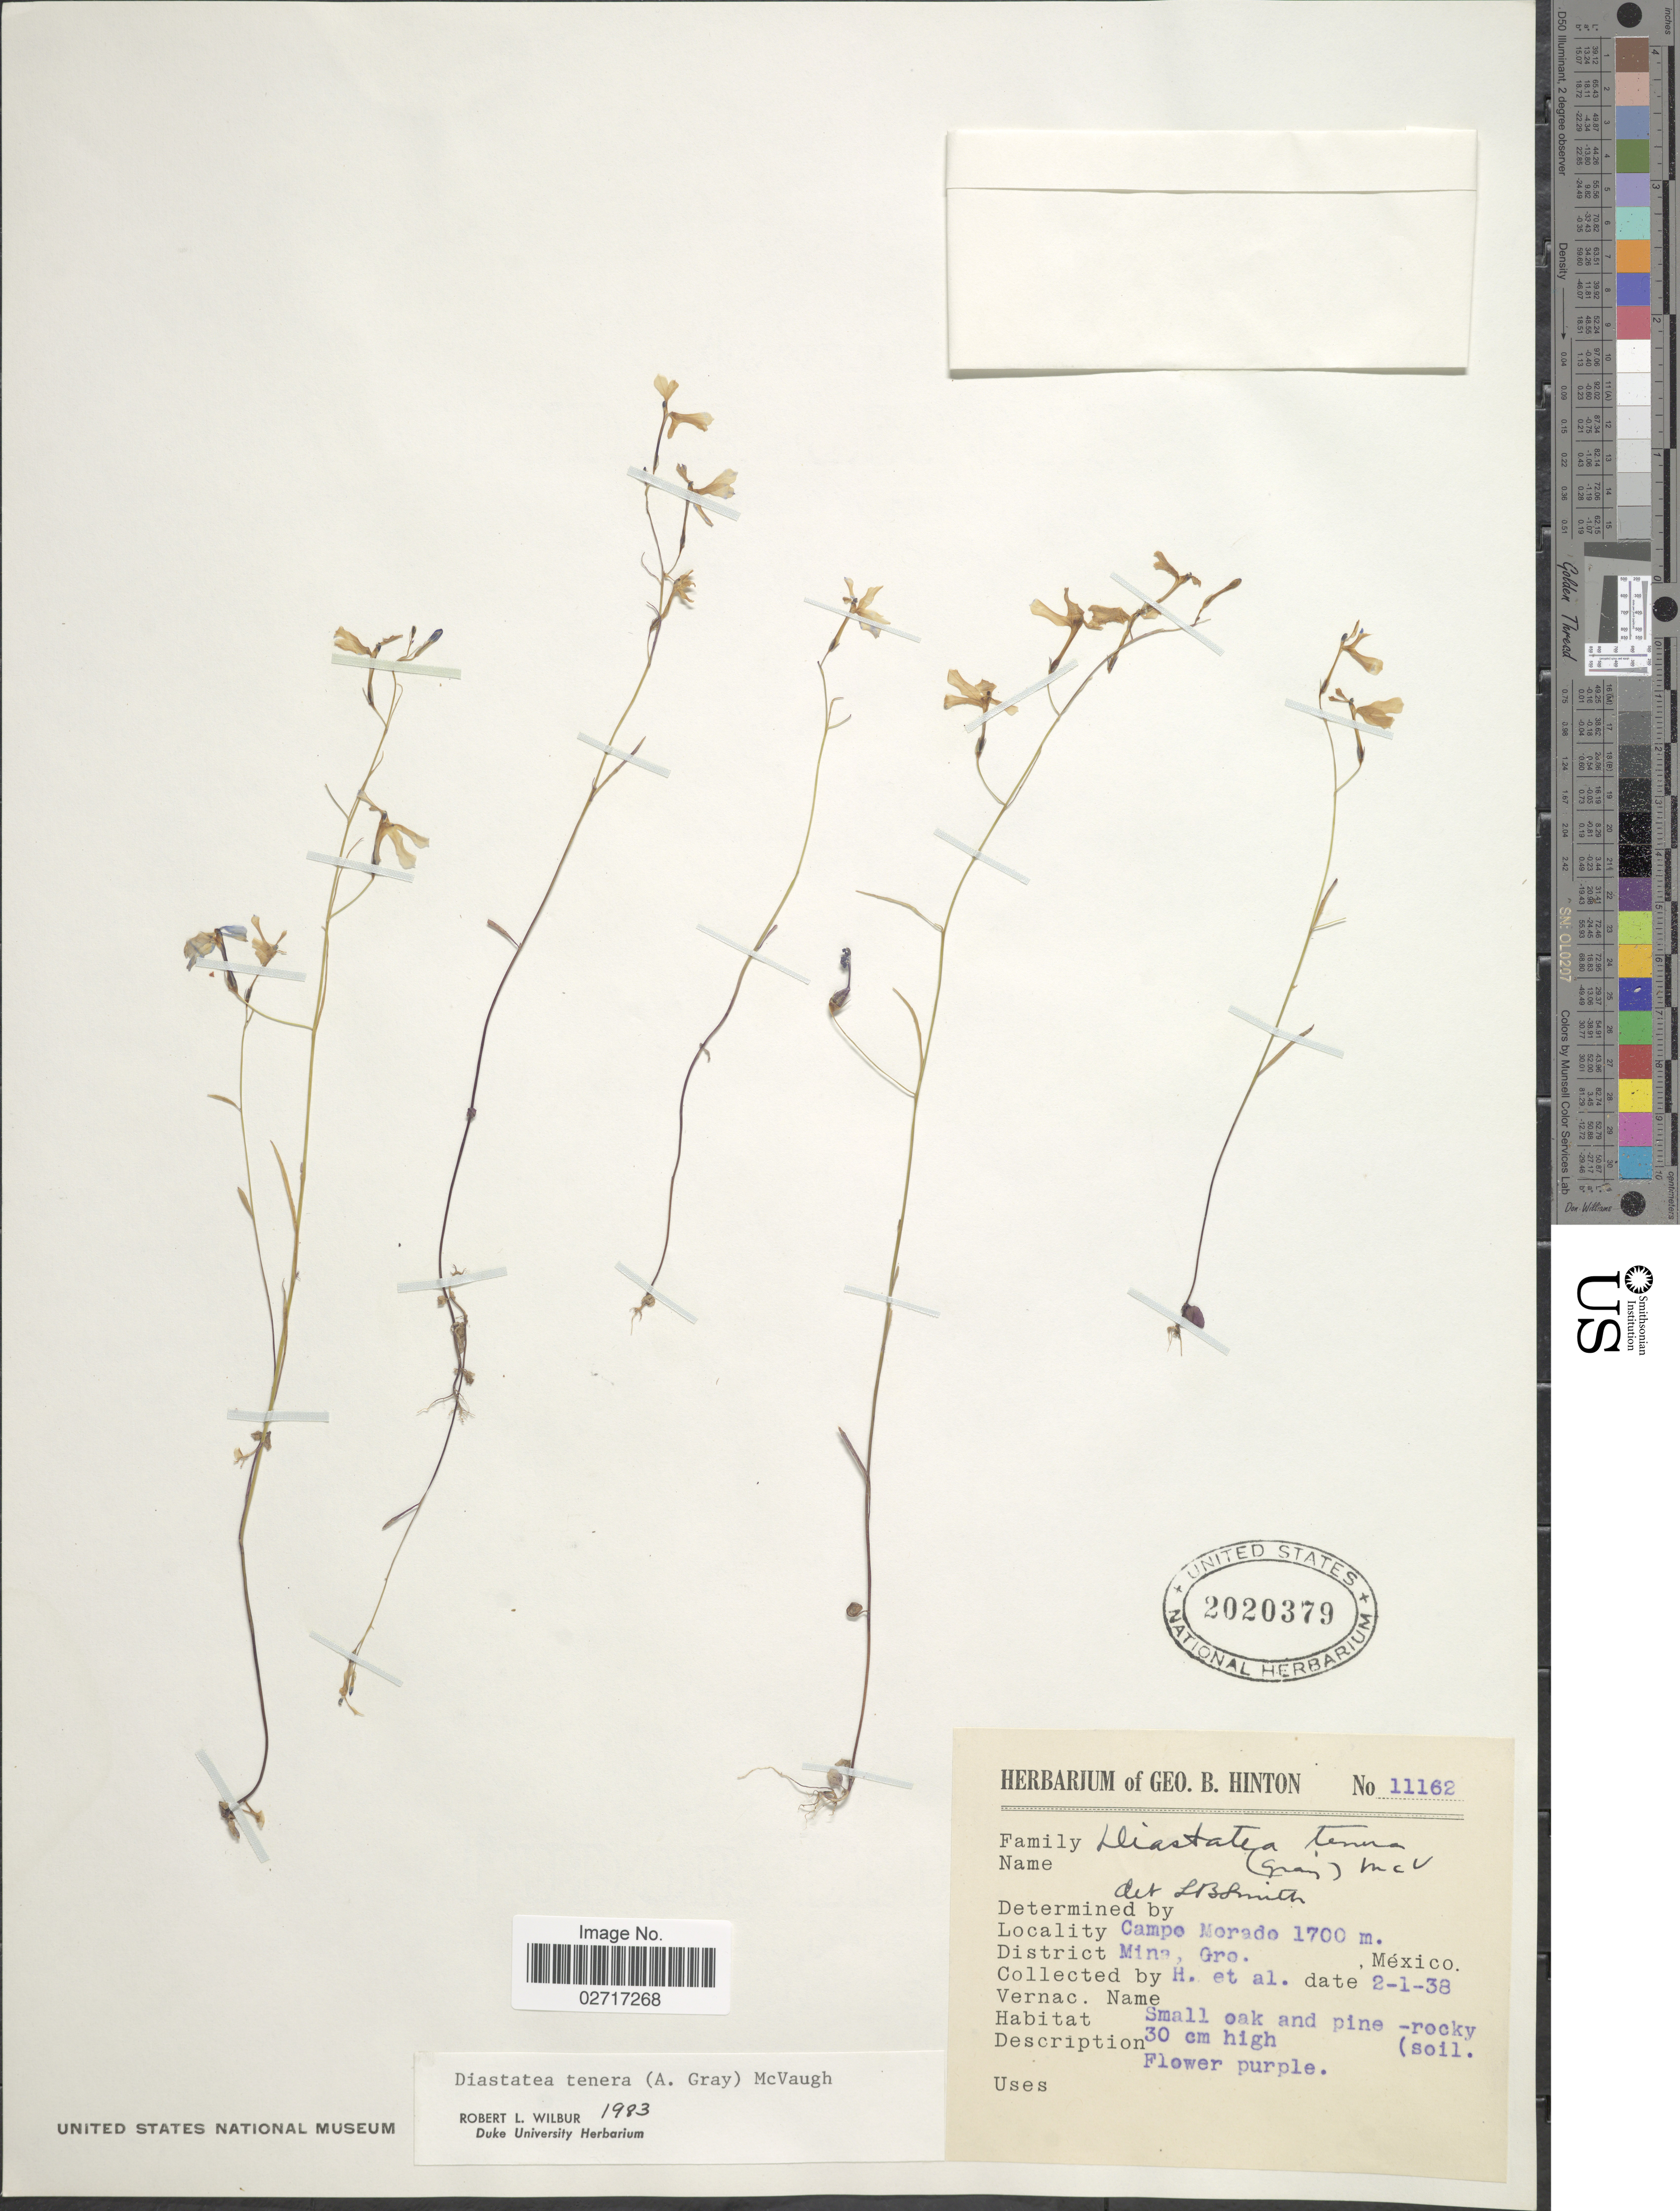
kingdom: Plantae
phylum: Tracheophyta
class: Magnoliopsida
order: Asterales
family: Campanulaceae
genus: Diastatea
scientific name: Diastatea tenera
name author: (A. Gray) McVaugh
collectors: G. B. Hinton & et al.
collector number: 11162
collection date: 1938-01-02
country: Mexico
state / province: Guerrero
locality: Campo Morado, District Mina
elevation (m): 1700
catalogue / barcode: US 2020379